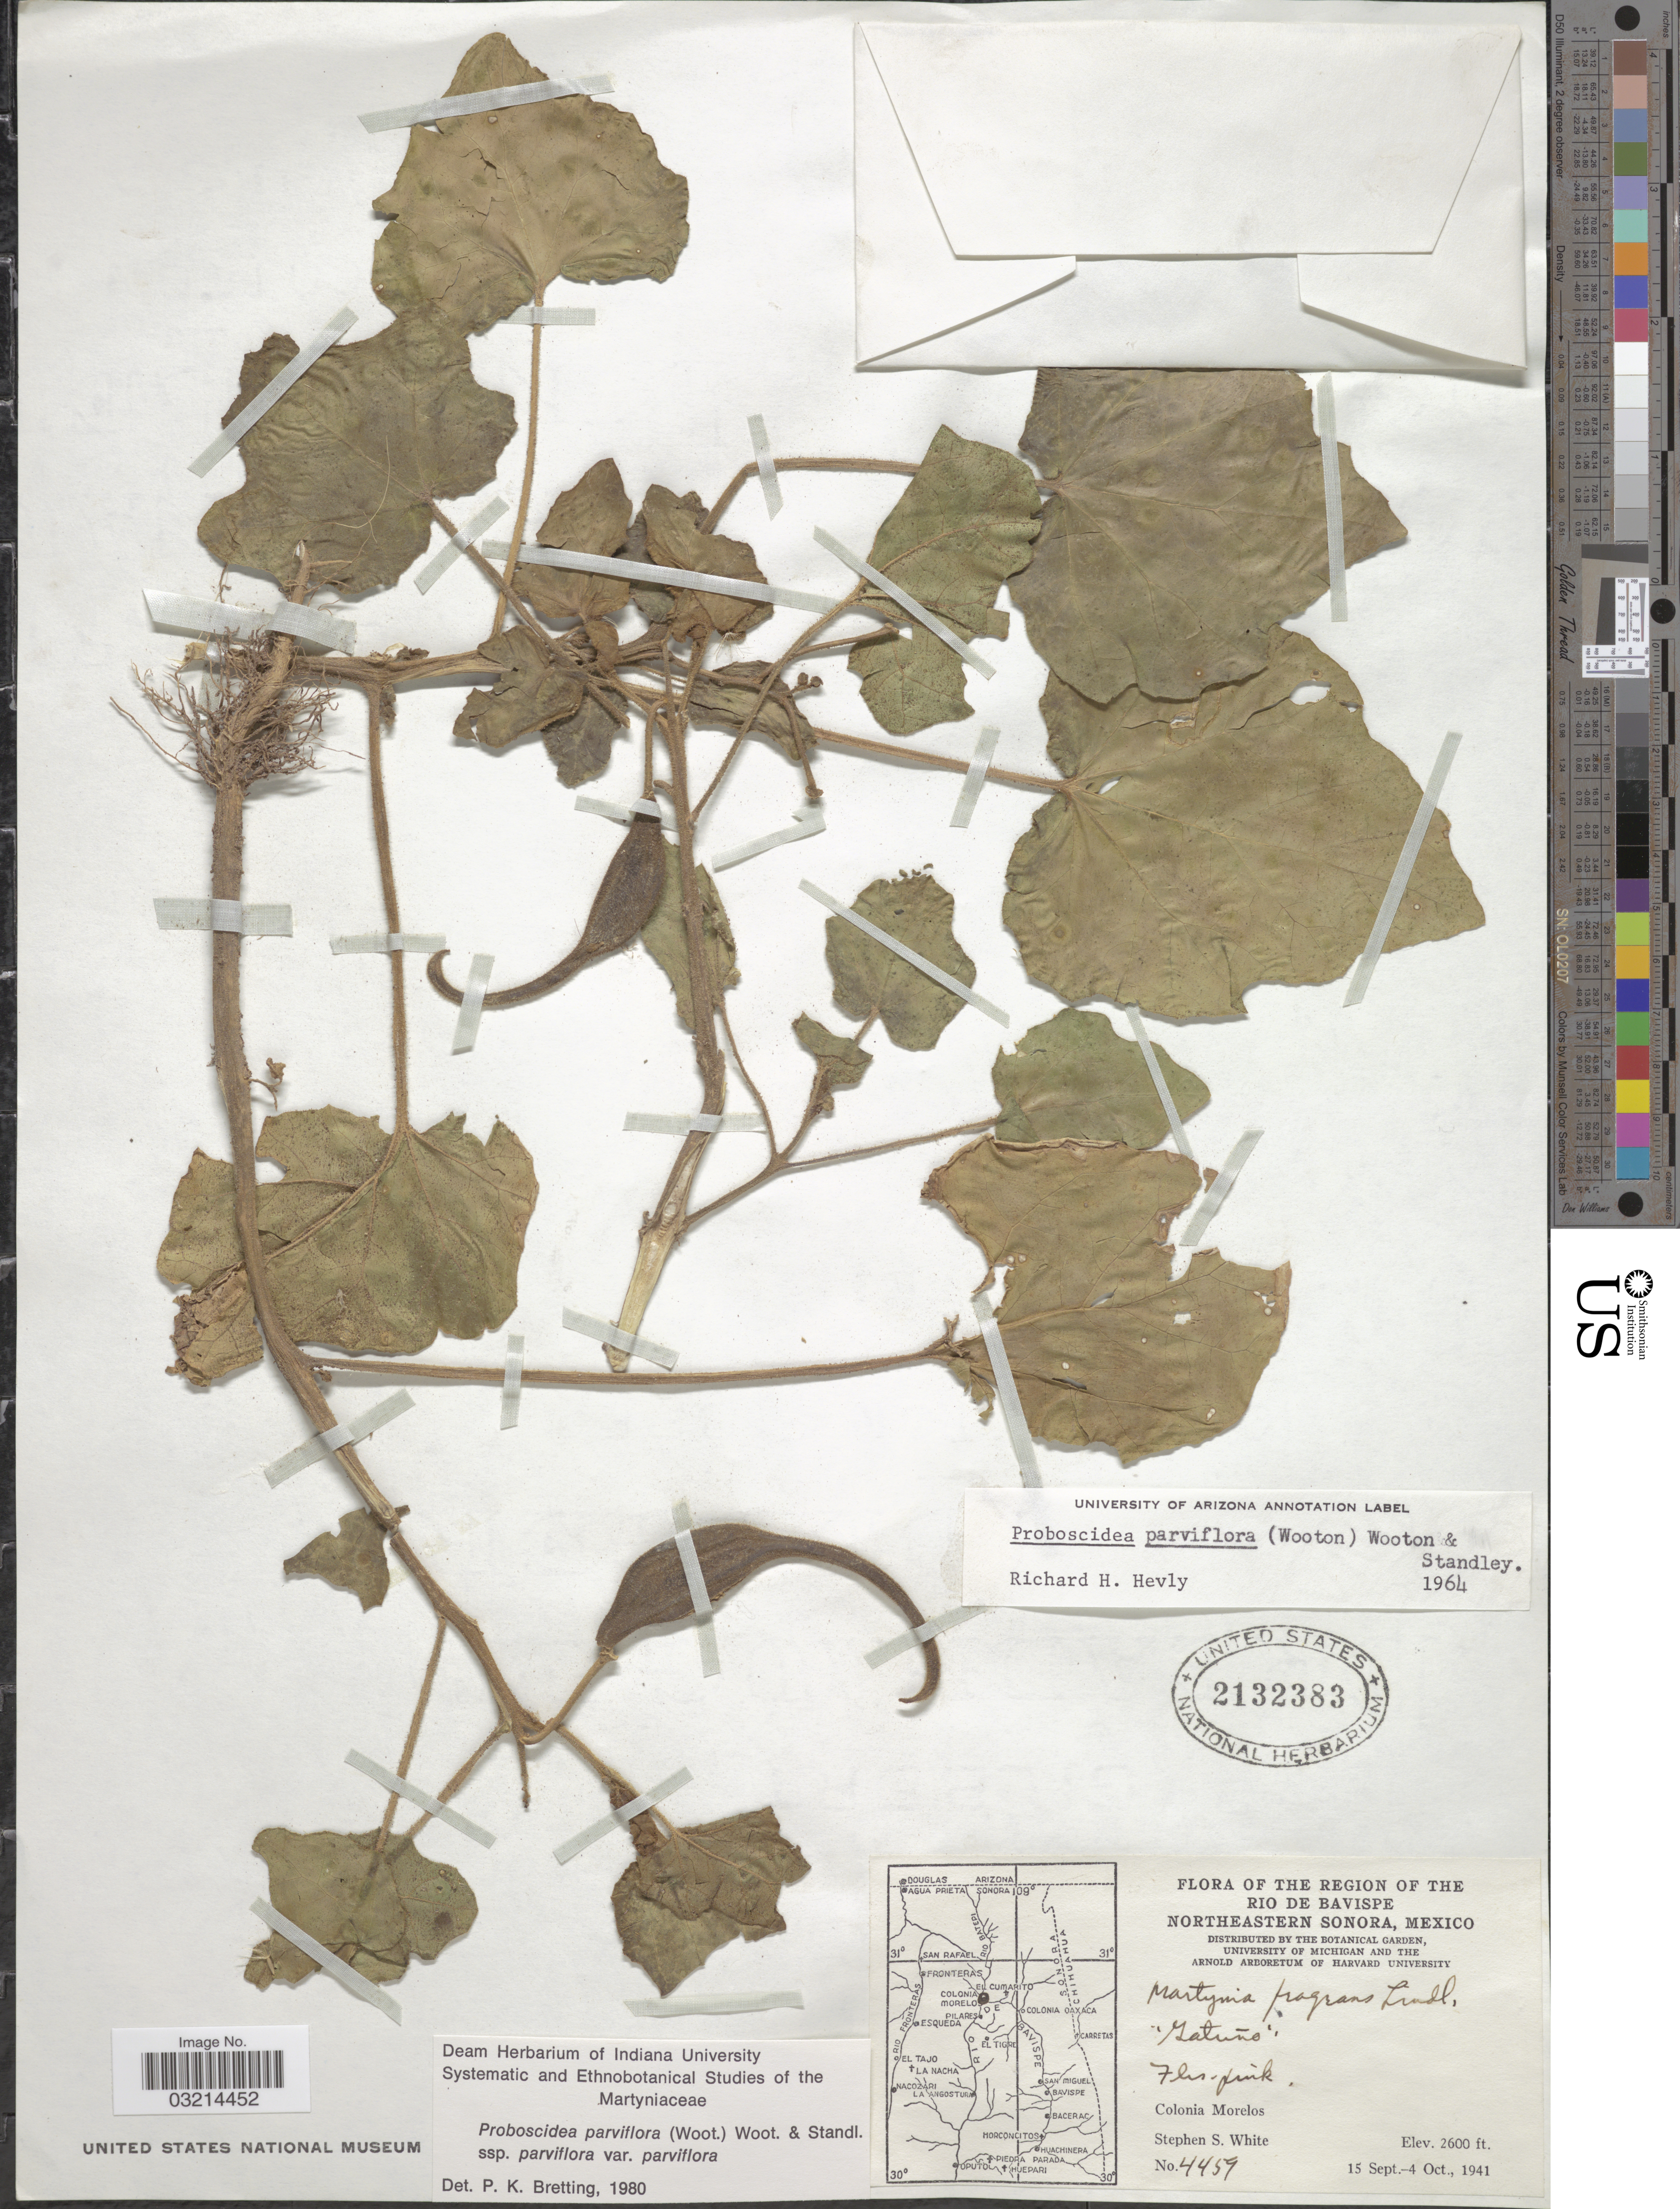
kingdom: Plantae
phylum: Tracheophyta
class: Magnoliopsida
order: Lamiales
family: Martyniaceae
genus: Proboscidea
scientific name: Proboscidea parviflora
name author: (Wooton) Wooton & Standl.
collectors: S. S. White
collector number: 4459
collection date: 1941-09-15/1941-10-04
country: Mexico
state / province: Sonora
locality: The region of the Rio de Bavispe, Northeastern Sonora, Colonia Morelos.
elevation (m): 792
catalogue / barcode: US 2132383